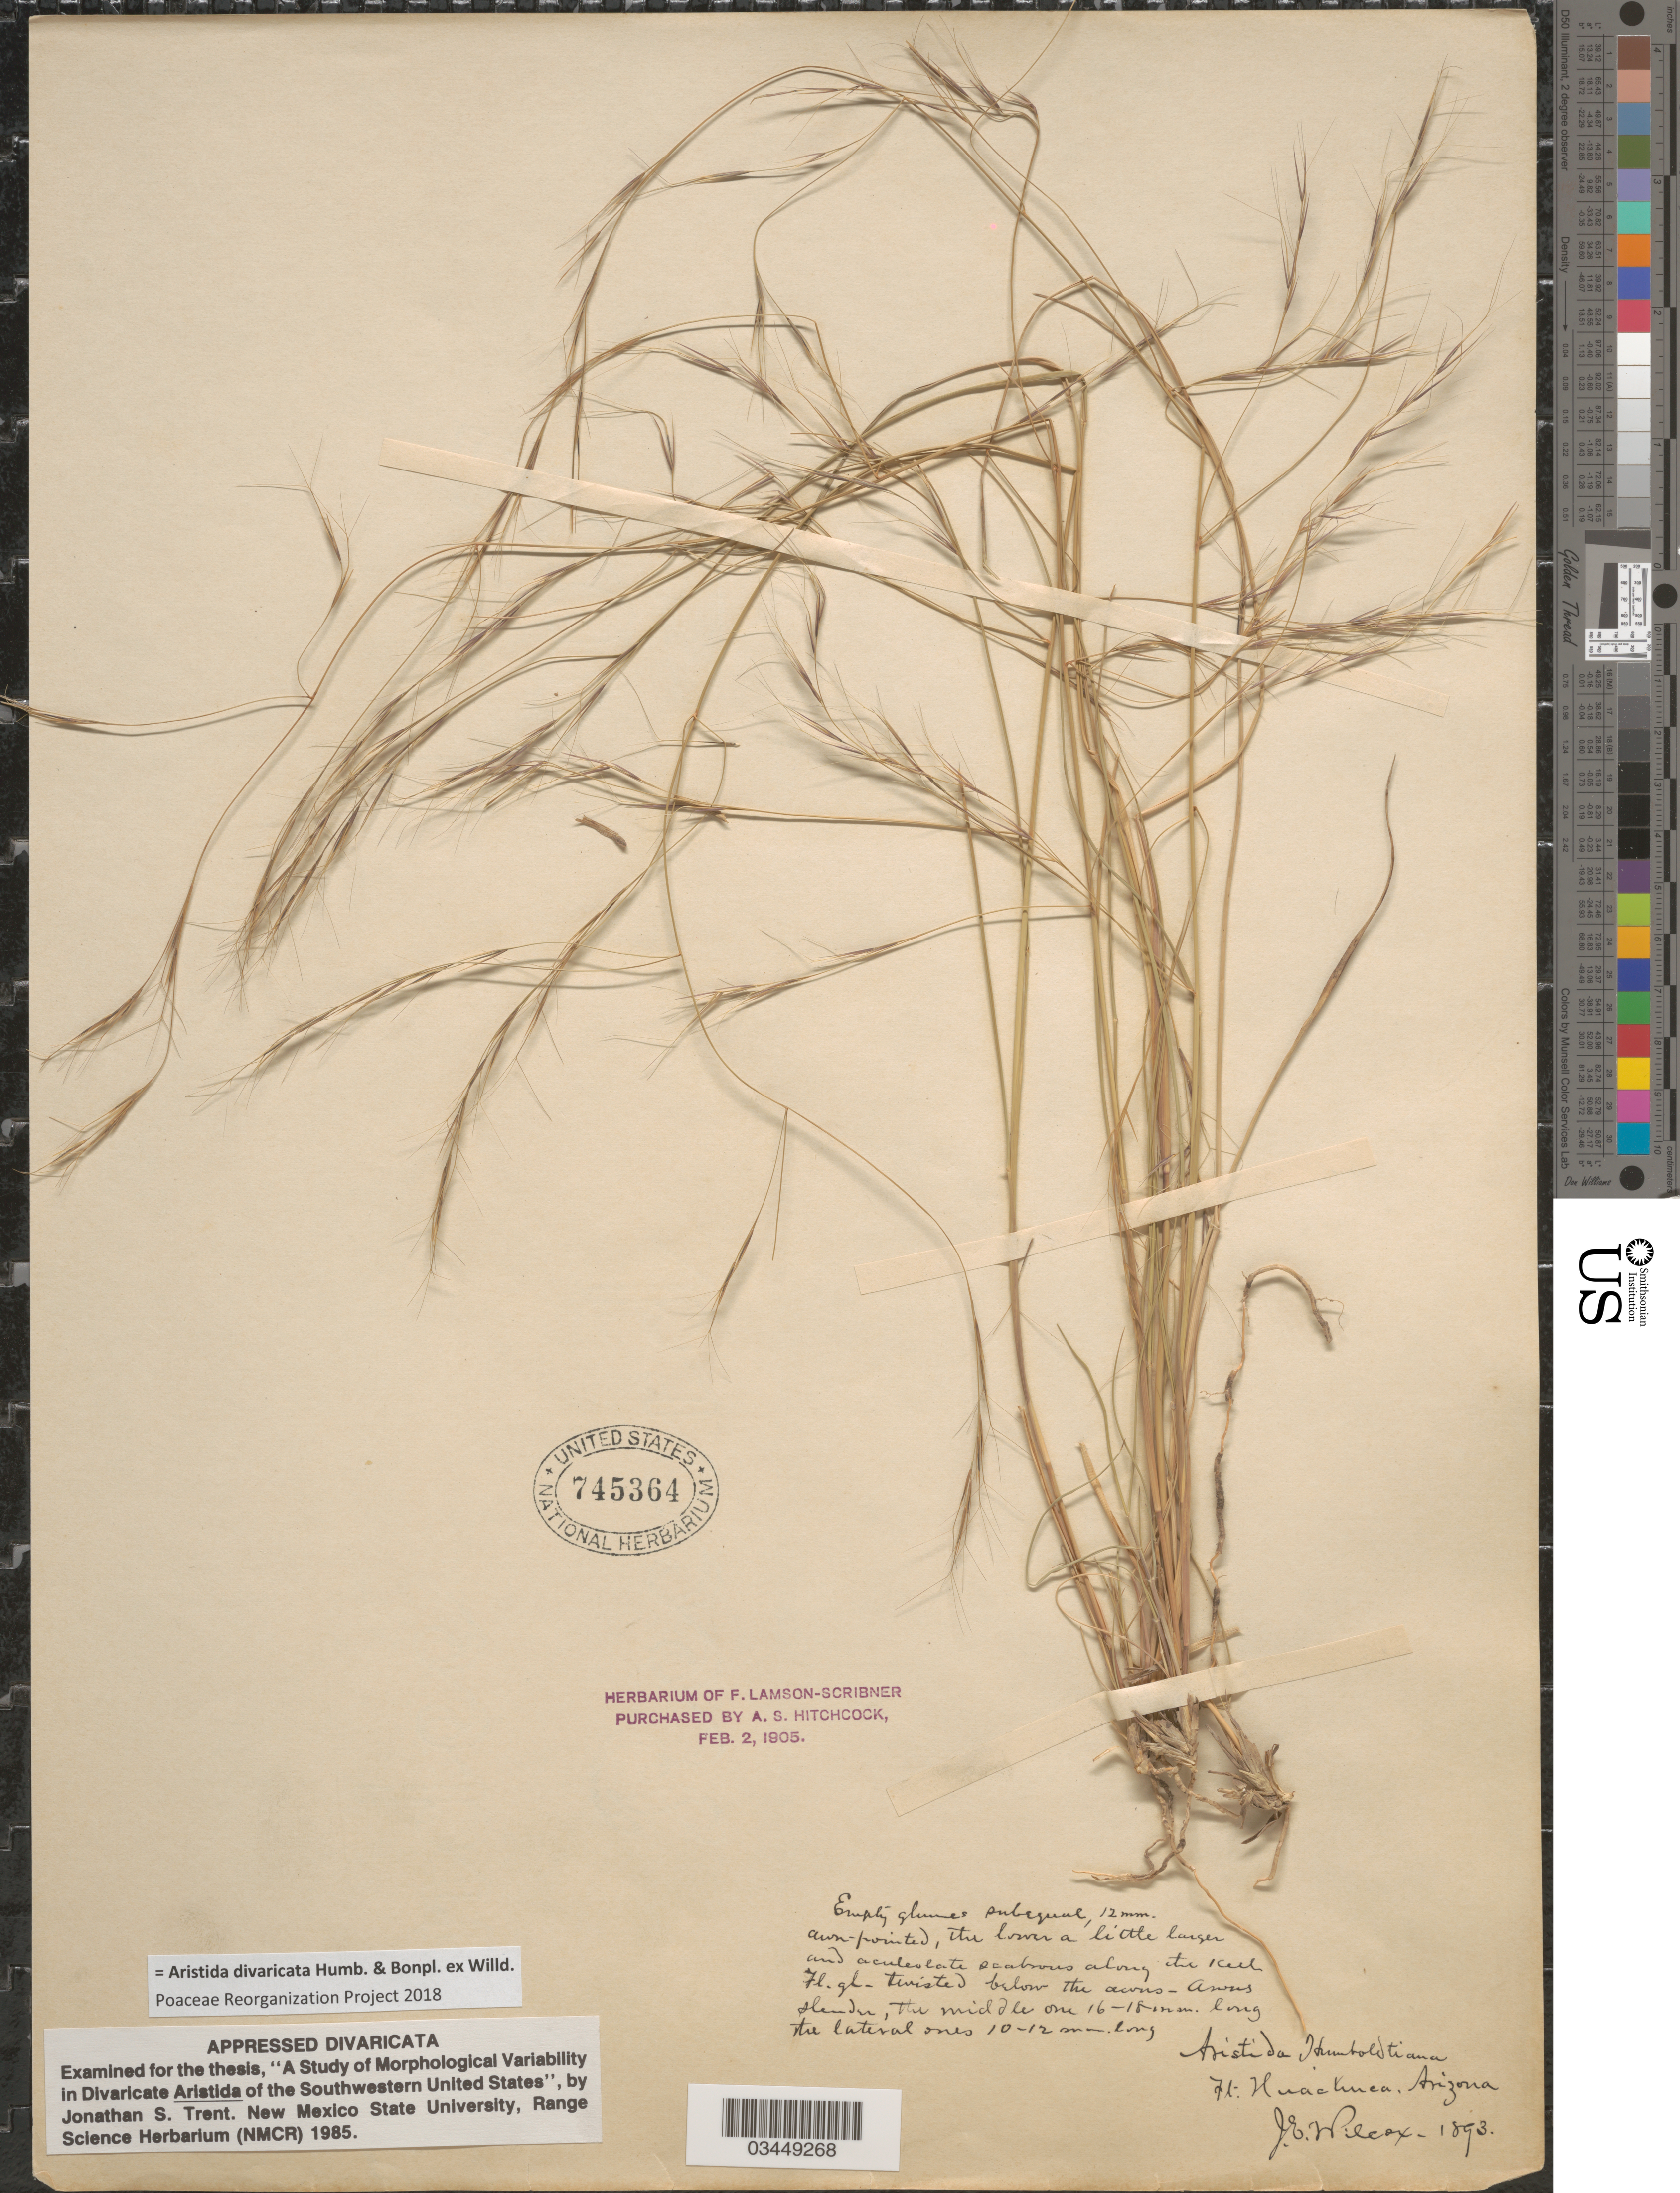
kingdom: Plantae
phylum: Tracheophyta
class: Liliopsida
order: Poales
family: Poaceae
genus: Aristida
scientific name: Aristida divaricata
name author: Humb. & Bonpl. ex Willd.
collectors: J. Wilcox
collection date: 1893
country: United States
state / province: Arizona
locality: Ft. Huachuca.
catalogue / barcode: US 745364